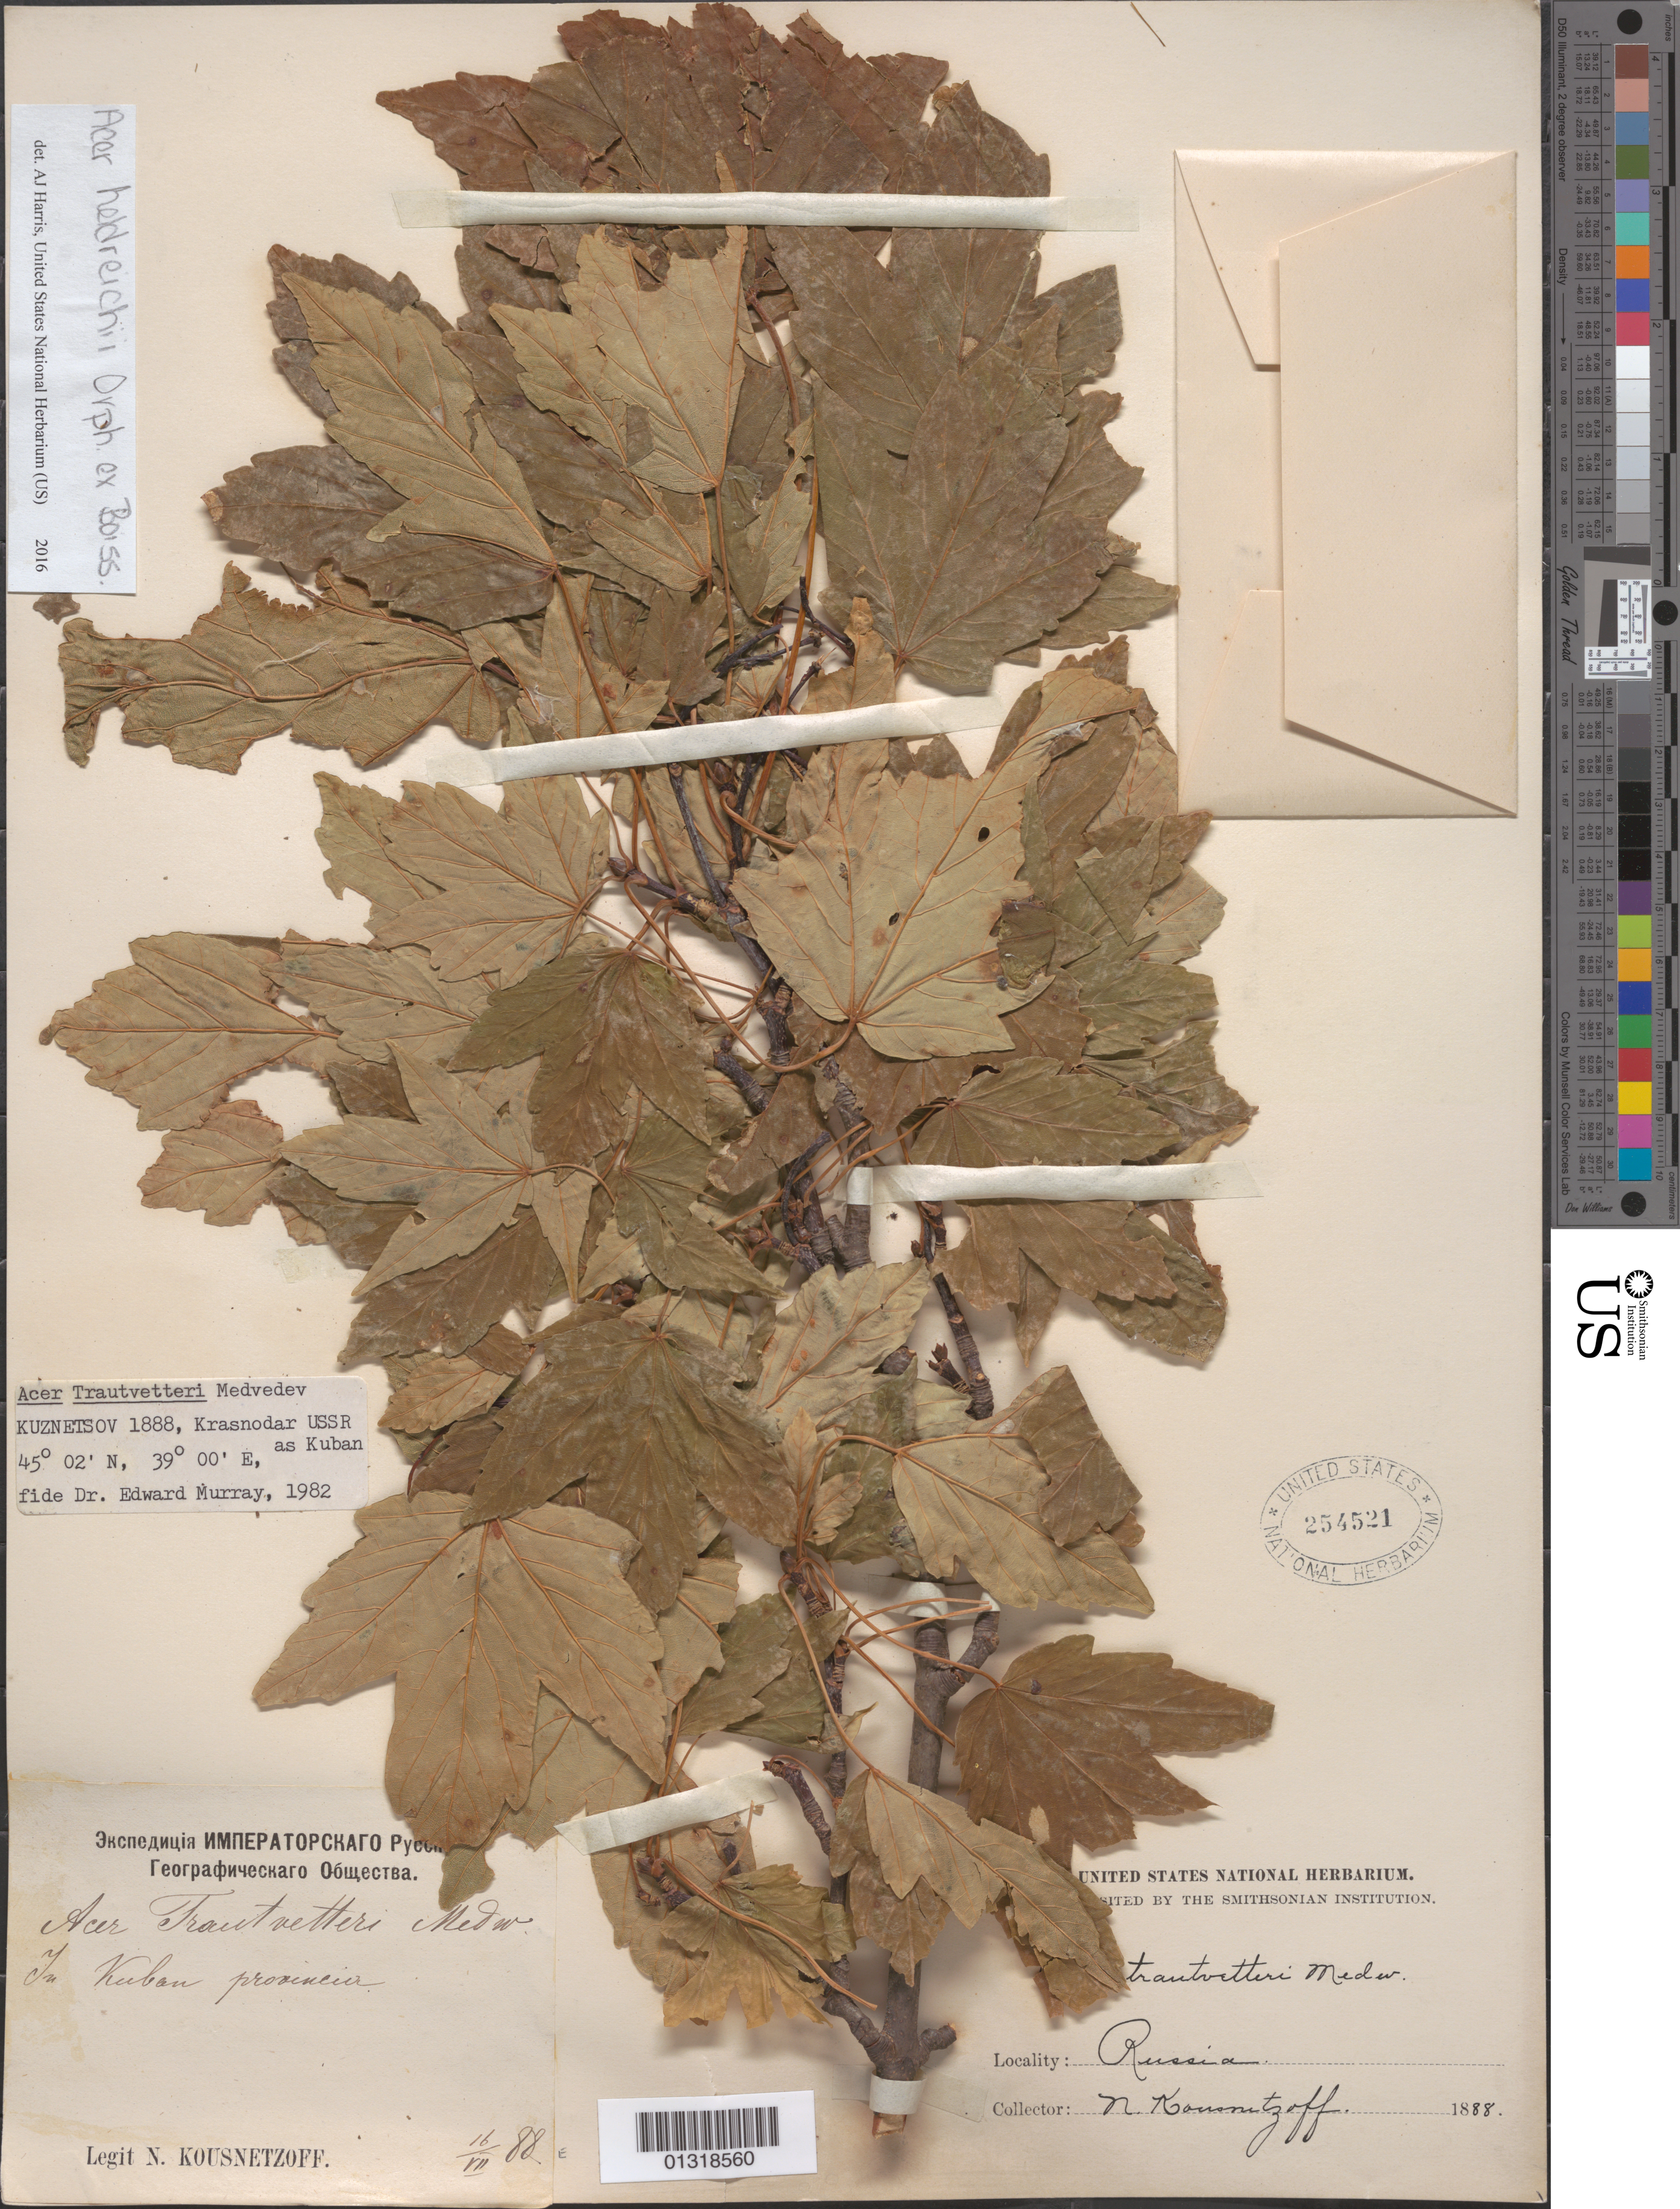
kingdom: Plantae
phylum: Tracheophyta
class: Magnoliopsida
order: Sapindales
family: Sapindaceae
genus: Acer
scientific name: Acer heldreichii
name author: Orph. ex Boiss.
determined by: Harris, A. J.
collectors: N. Kousnetzoff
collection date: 1888-07-16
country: Russian Federation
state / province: Krasnodar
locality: Kuban [Krasnodar Krai] Province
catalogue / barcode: US 254521